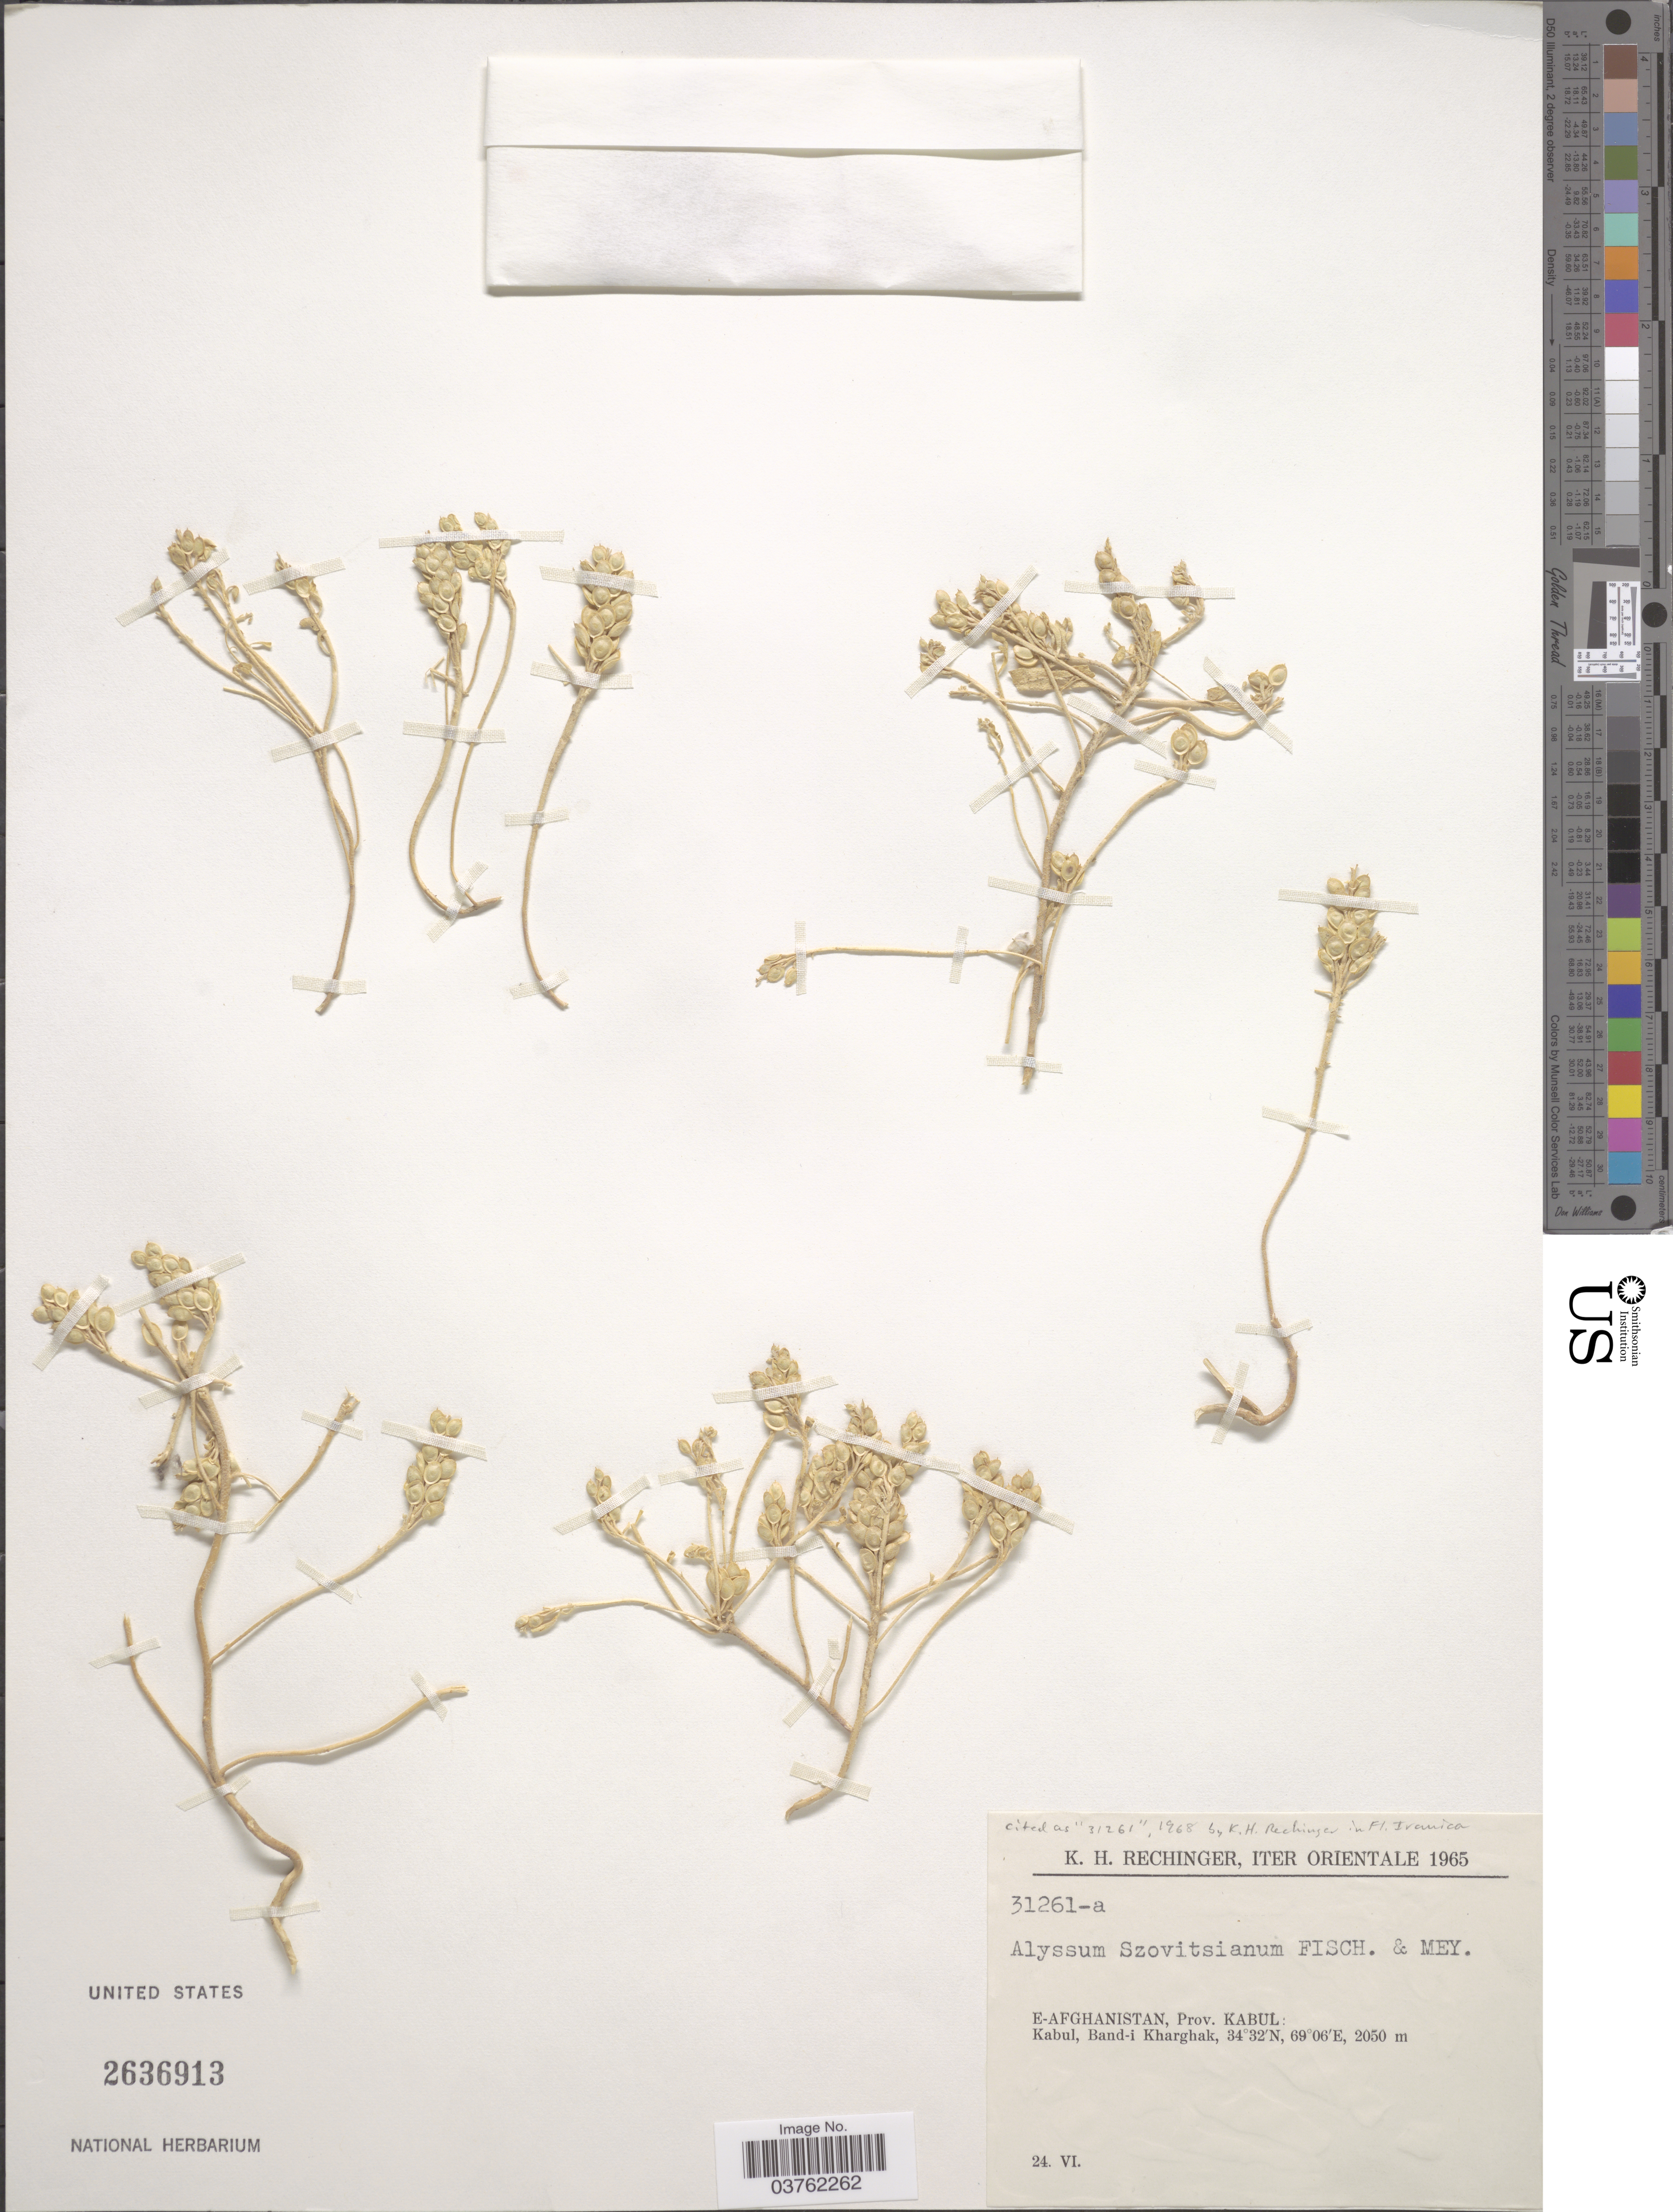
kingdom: Plantae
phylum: Tracheophyta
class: Magnoliopsida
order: Brassicales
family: Brassicaceae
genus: Alyssum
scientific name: Alyssum szovitsianum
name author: Fisch. & C.A. Mey.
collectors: K. H. Rechinger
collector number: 31261-a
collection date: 1965-06-24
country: Afghanistan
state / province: Kabul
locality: Iter Orientale. E-Afghanistan: Kabul, Band-i Kharghak.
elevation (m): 2050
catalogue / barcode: US 2636913